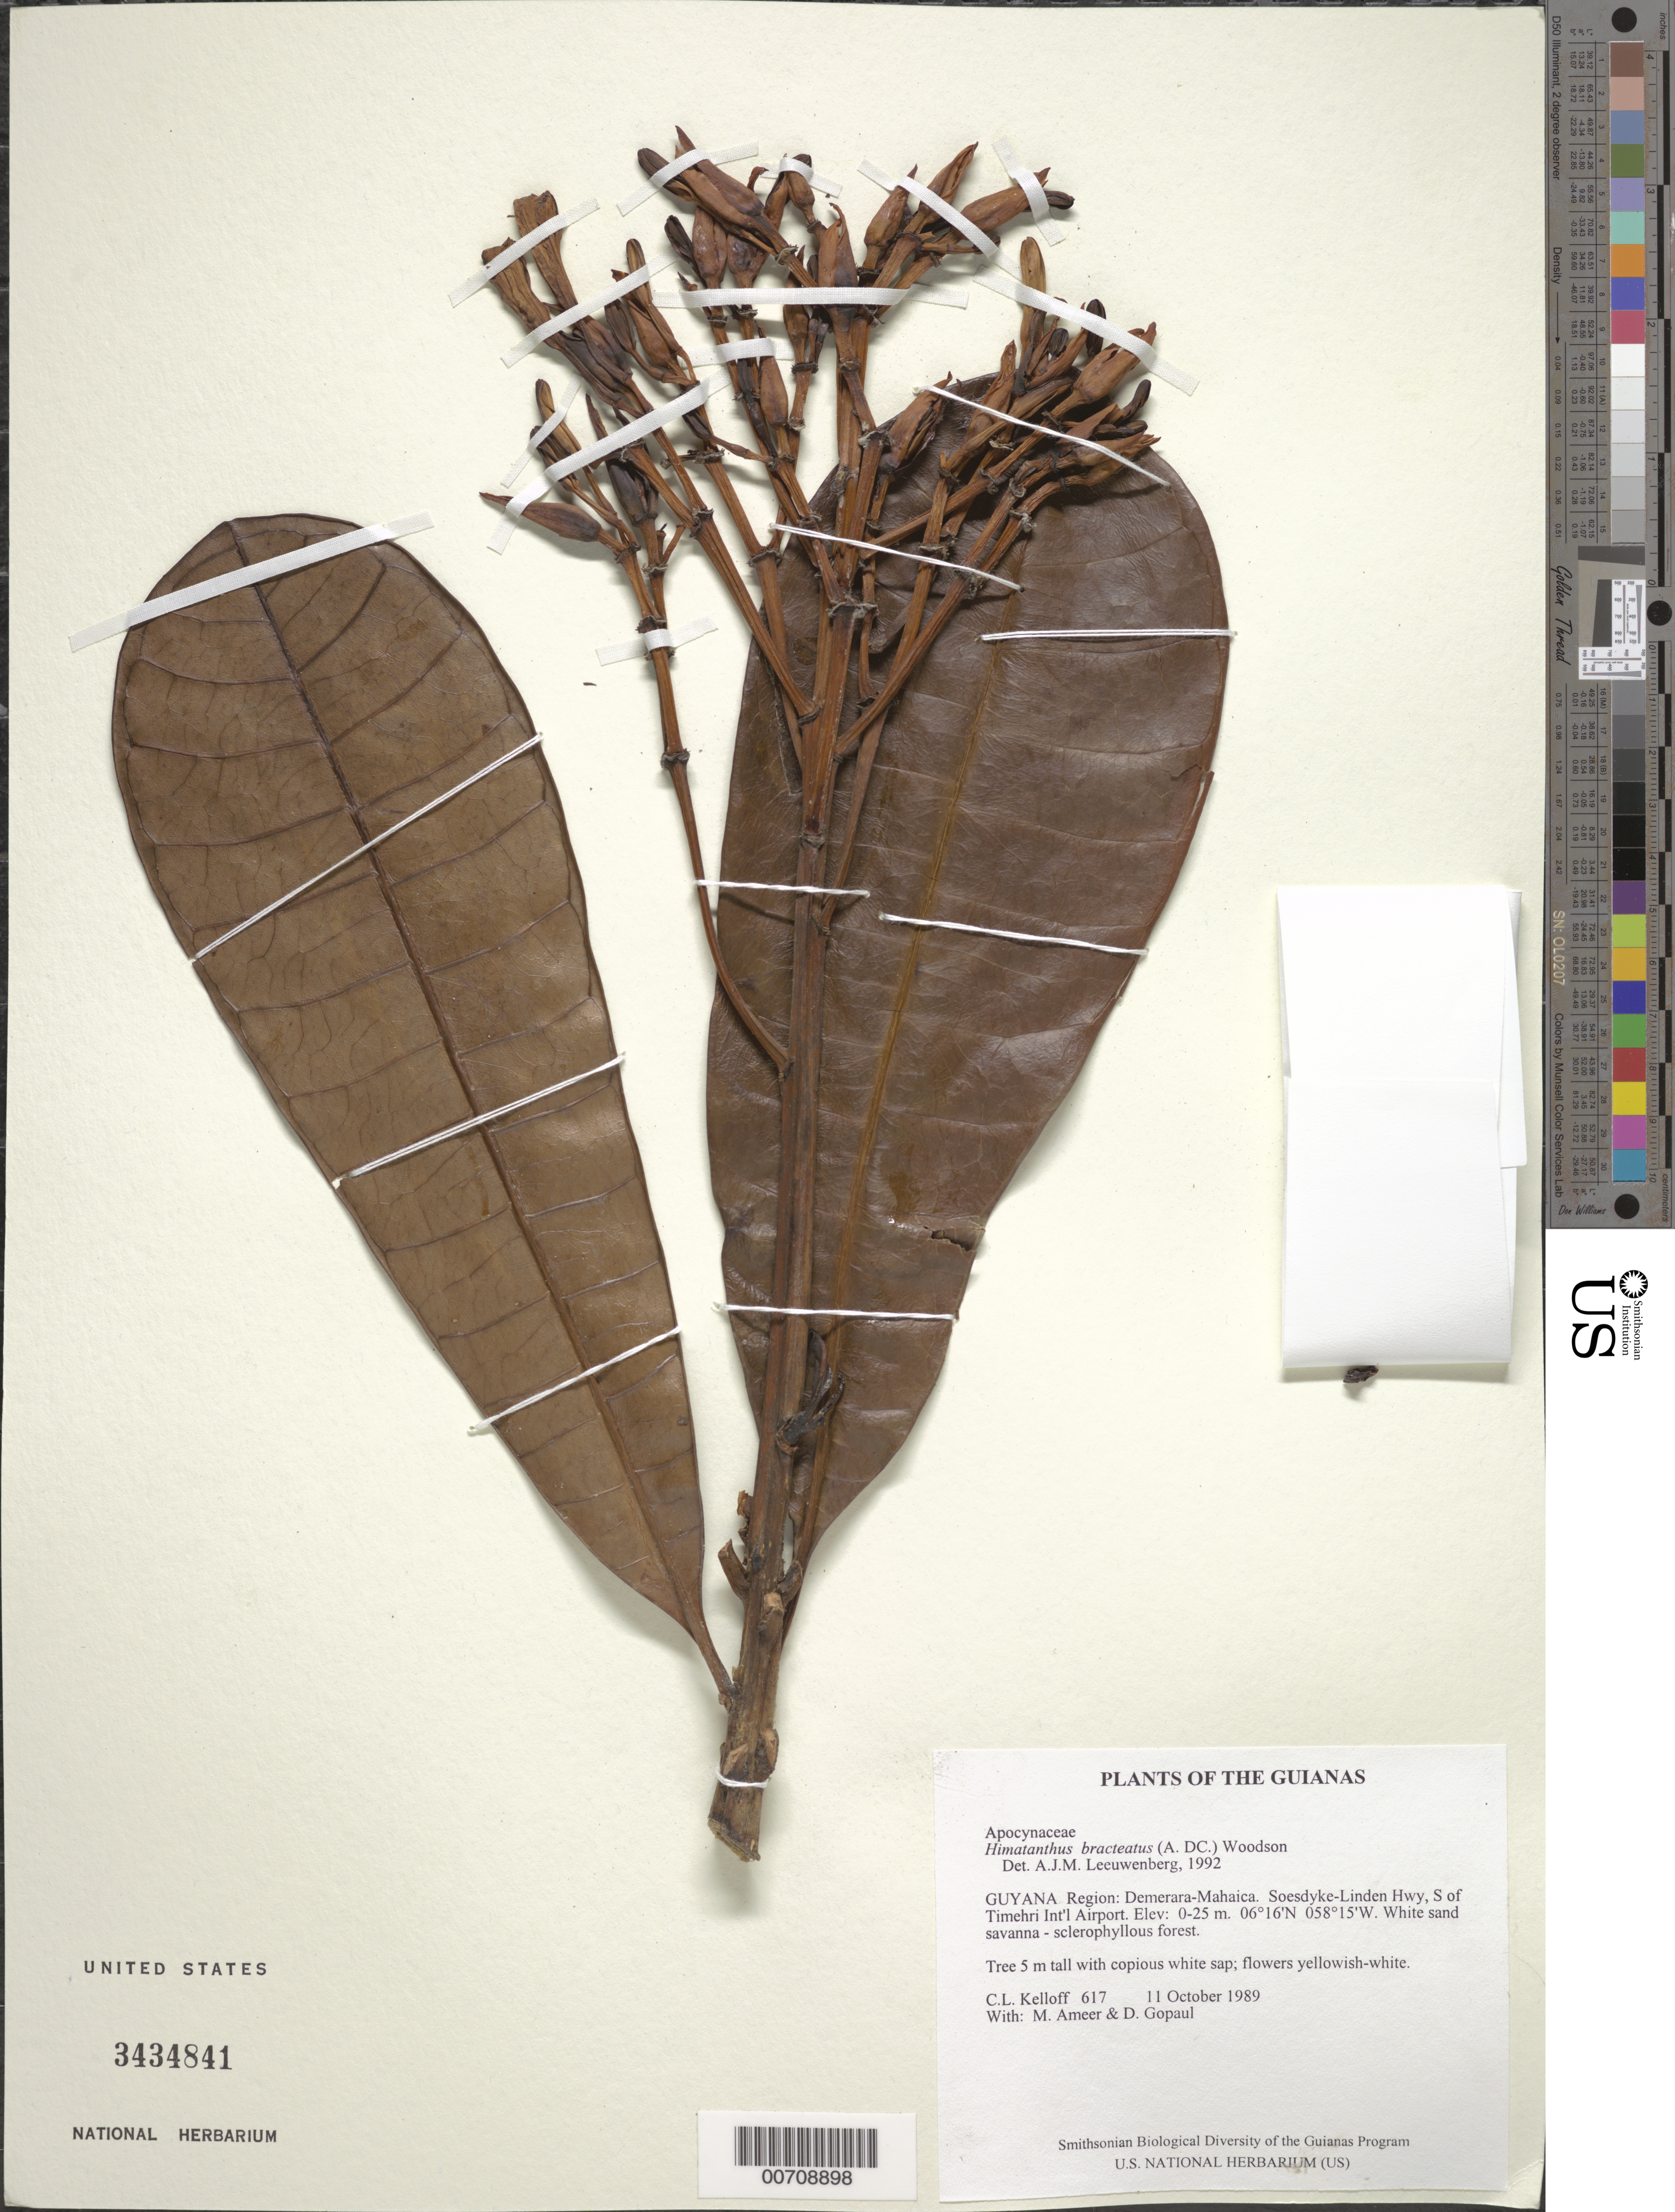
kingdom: Plantae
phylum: Tracheophyta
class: Magnoliopsida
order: Gentianales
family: Apocynaceae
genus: Himatanthus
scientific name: Himatanthus bracteatus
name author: (A. DC.) Woodson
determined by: Leeuwenberg, A. J. M.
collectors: C. L. Kelloff, M. Ameer & D. Gopaul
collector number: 617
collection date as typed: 11 October 1989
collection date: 1989-10-11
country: Guyana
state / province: Demerara-Mahaica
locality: Soesdyke-Linden Hwy, S of Timehri Int'l Airport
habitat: White sand savanna - sclerophyllous forest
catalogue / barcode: US 3434841